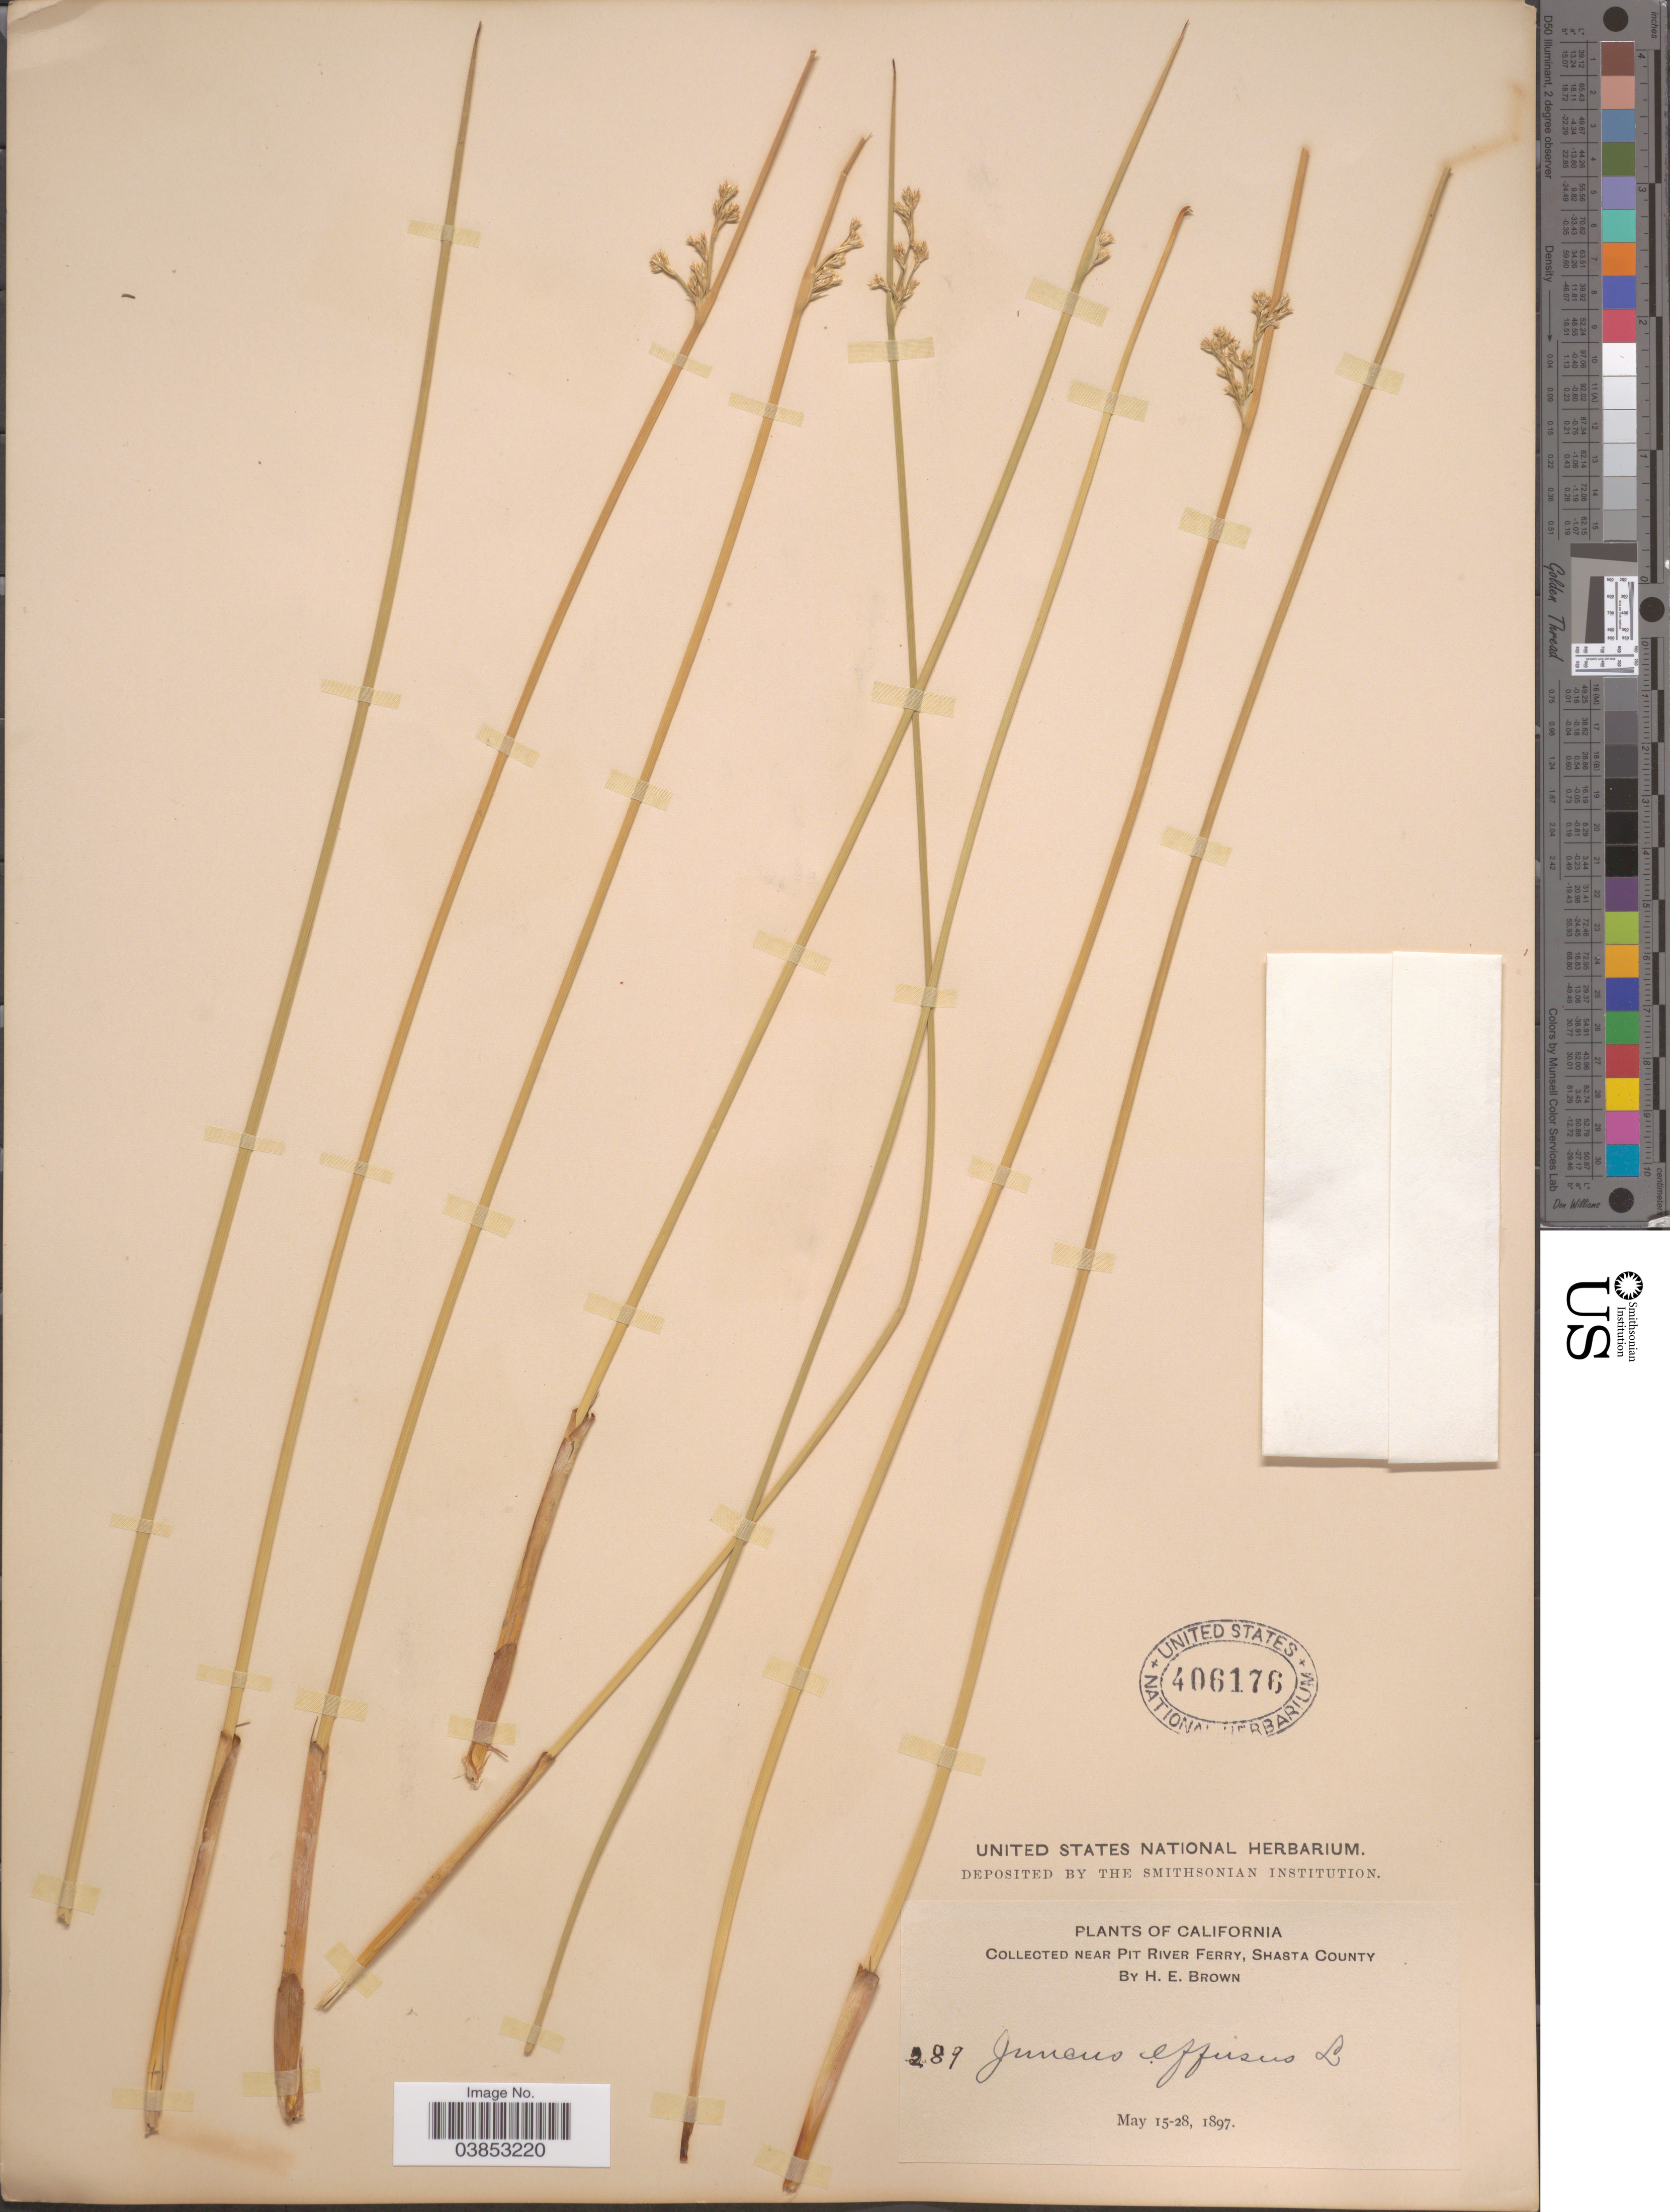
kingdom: Plantae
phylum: Tracheophyta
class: Liliopsida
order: Poales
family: Juncaceae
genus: Juncus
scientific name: Juncus effusus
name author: L.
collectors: H. E. Brown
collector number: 289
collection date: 1897-05-15/1897-05-28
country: United States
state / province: California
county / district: Shasta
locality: Near Pit River Ferry, Shasta County.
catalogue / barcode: US 406176